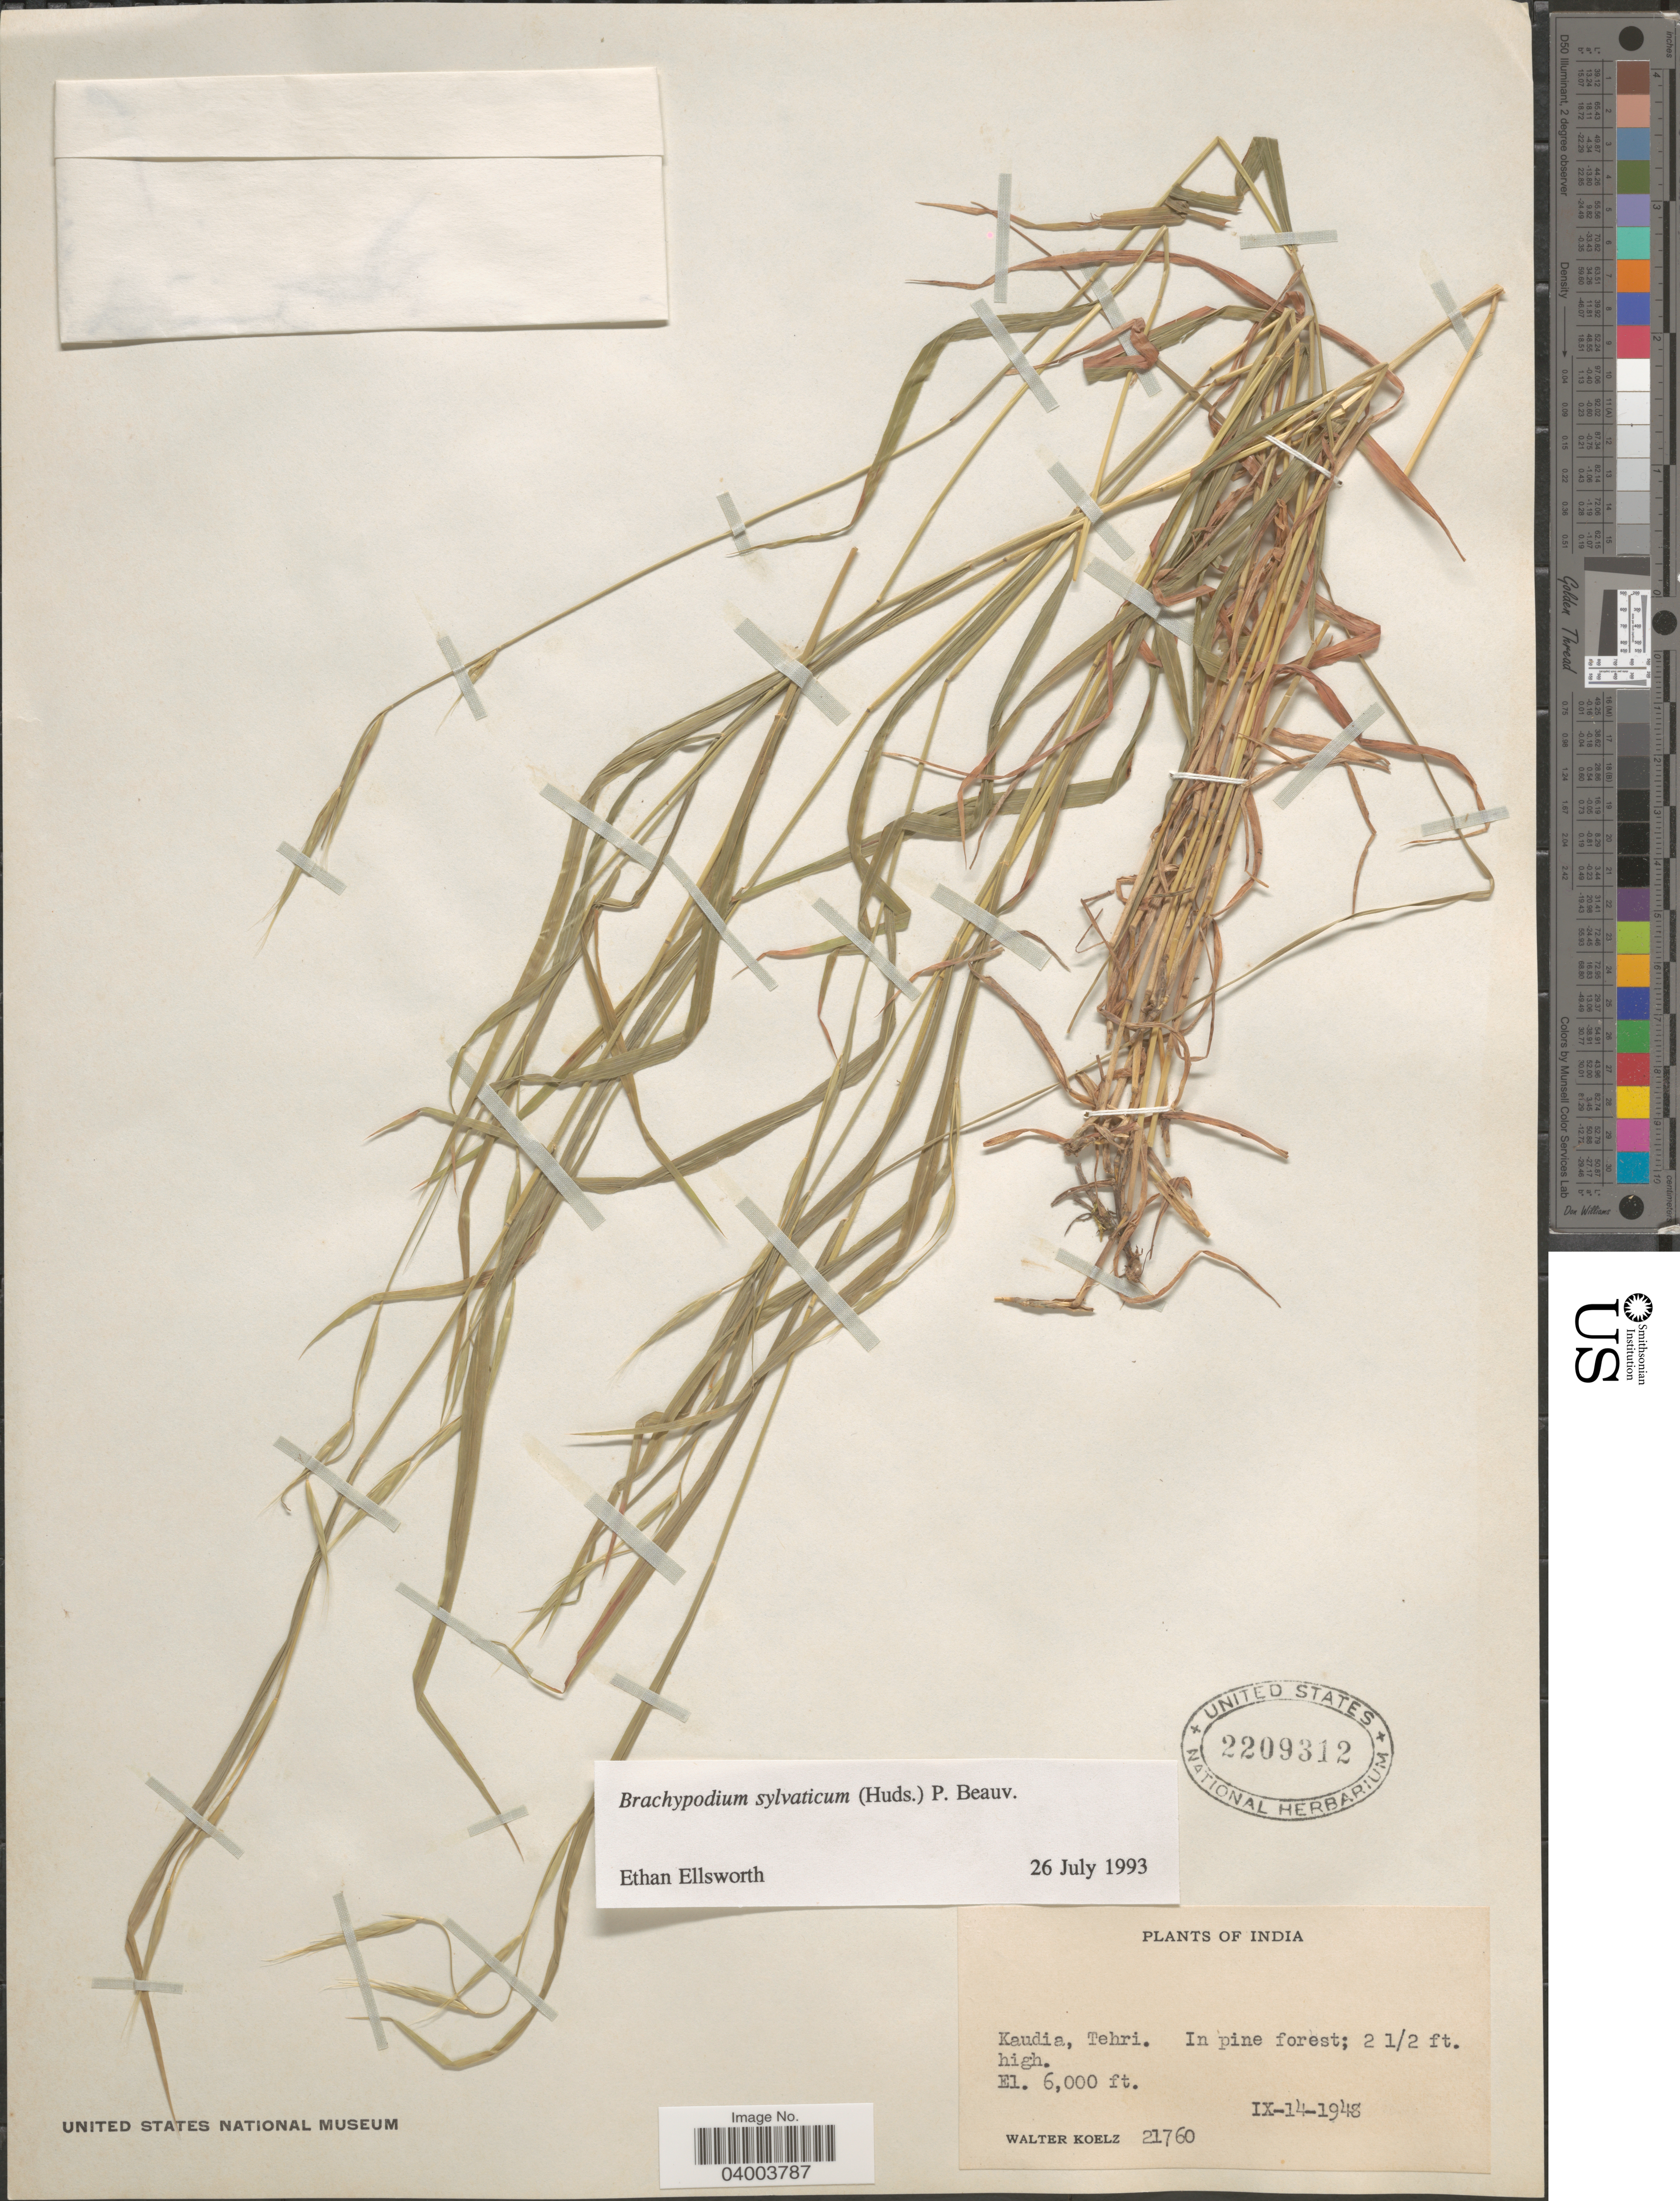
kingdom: Plantae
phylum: Tracheophyta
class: Liliopsida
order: Poales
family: Poaceae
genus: Brachypodium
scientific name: Brachypodium sylvaticum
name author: (Huds.) P. Beauv.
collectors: W. N. Koelz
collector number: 21760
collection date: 1948-09-14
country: India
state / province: Uttarakhand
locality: Kaudia, Tehri.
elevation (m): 1829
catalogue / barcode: US 2209312